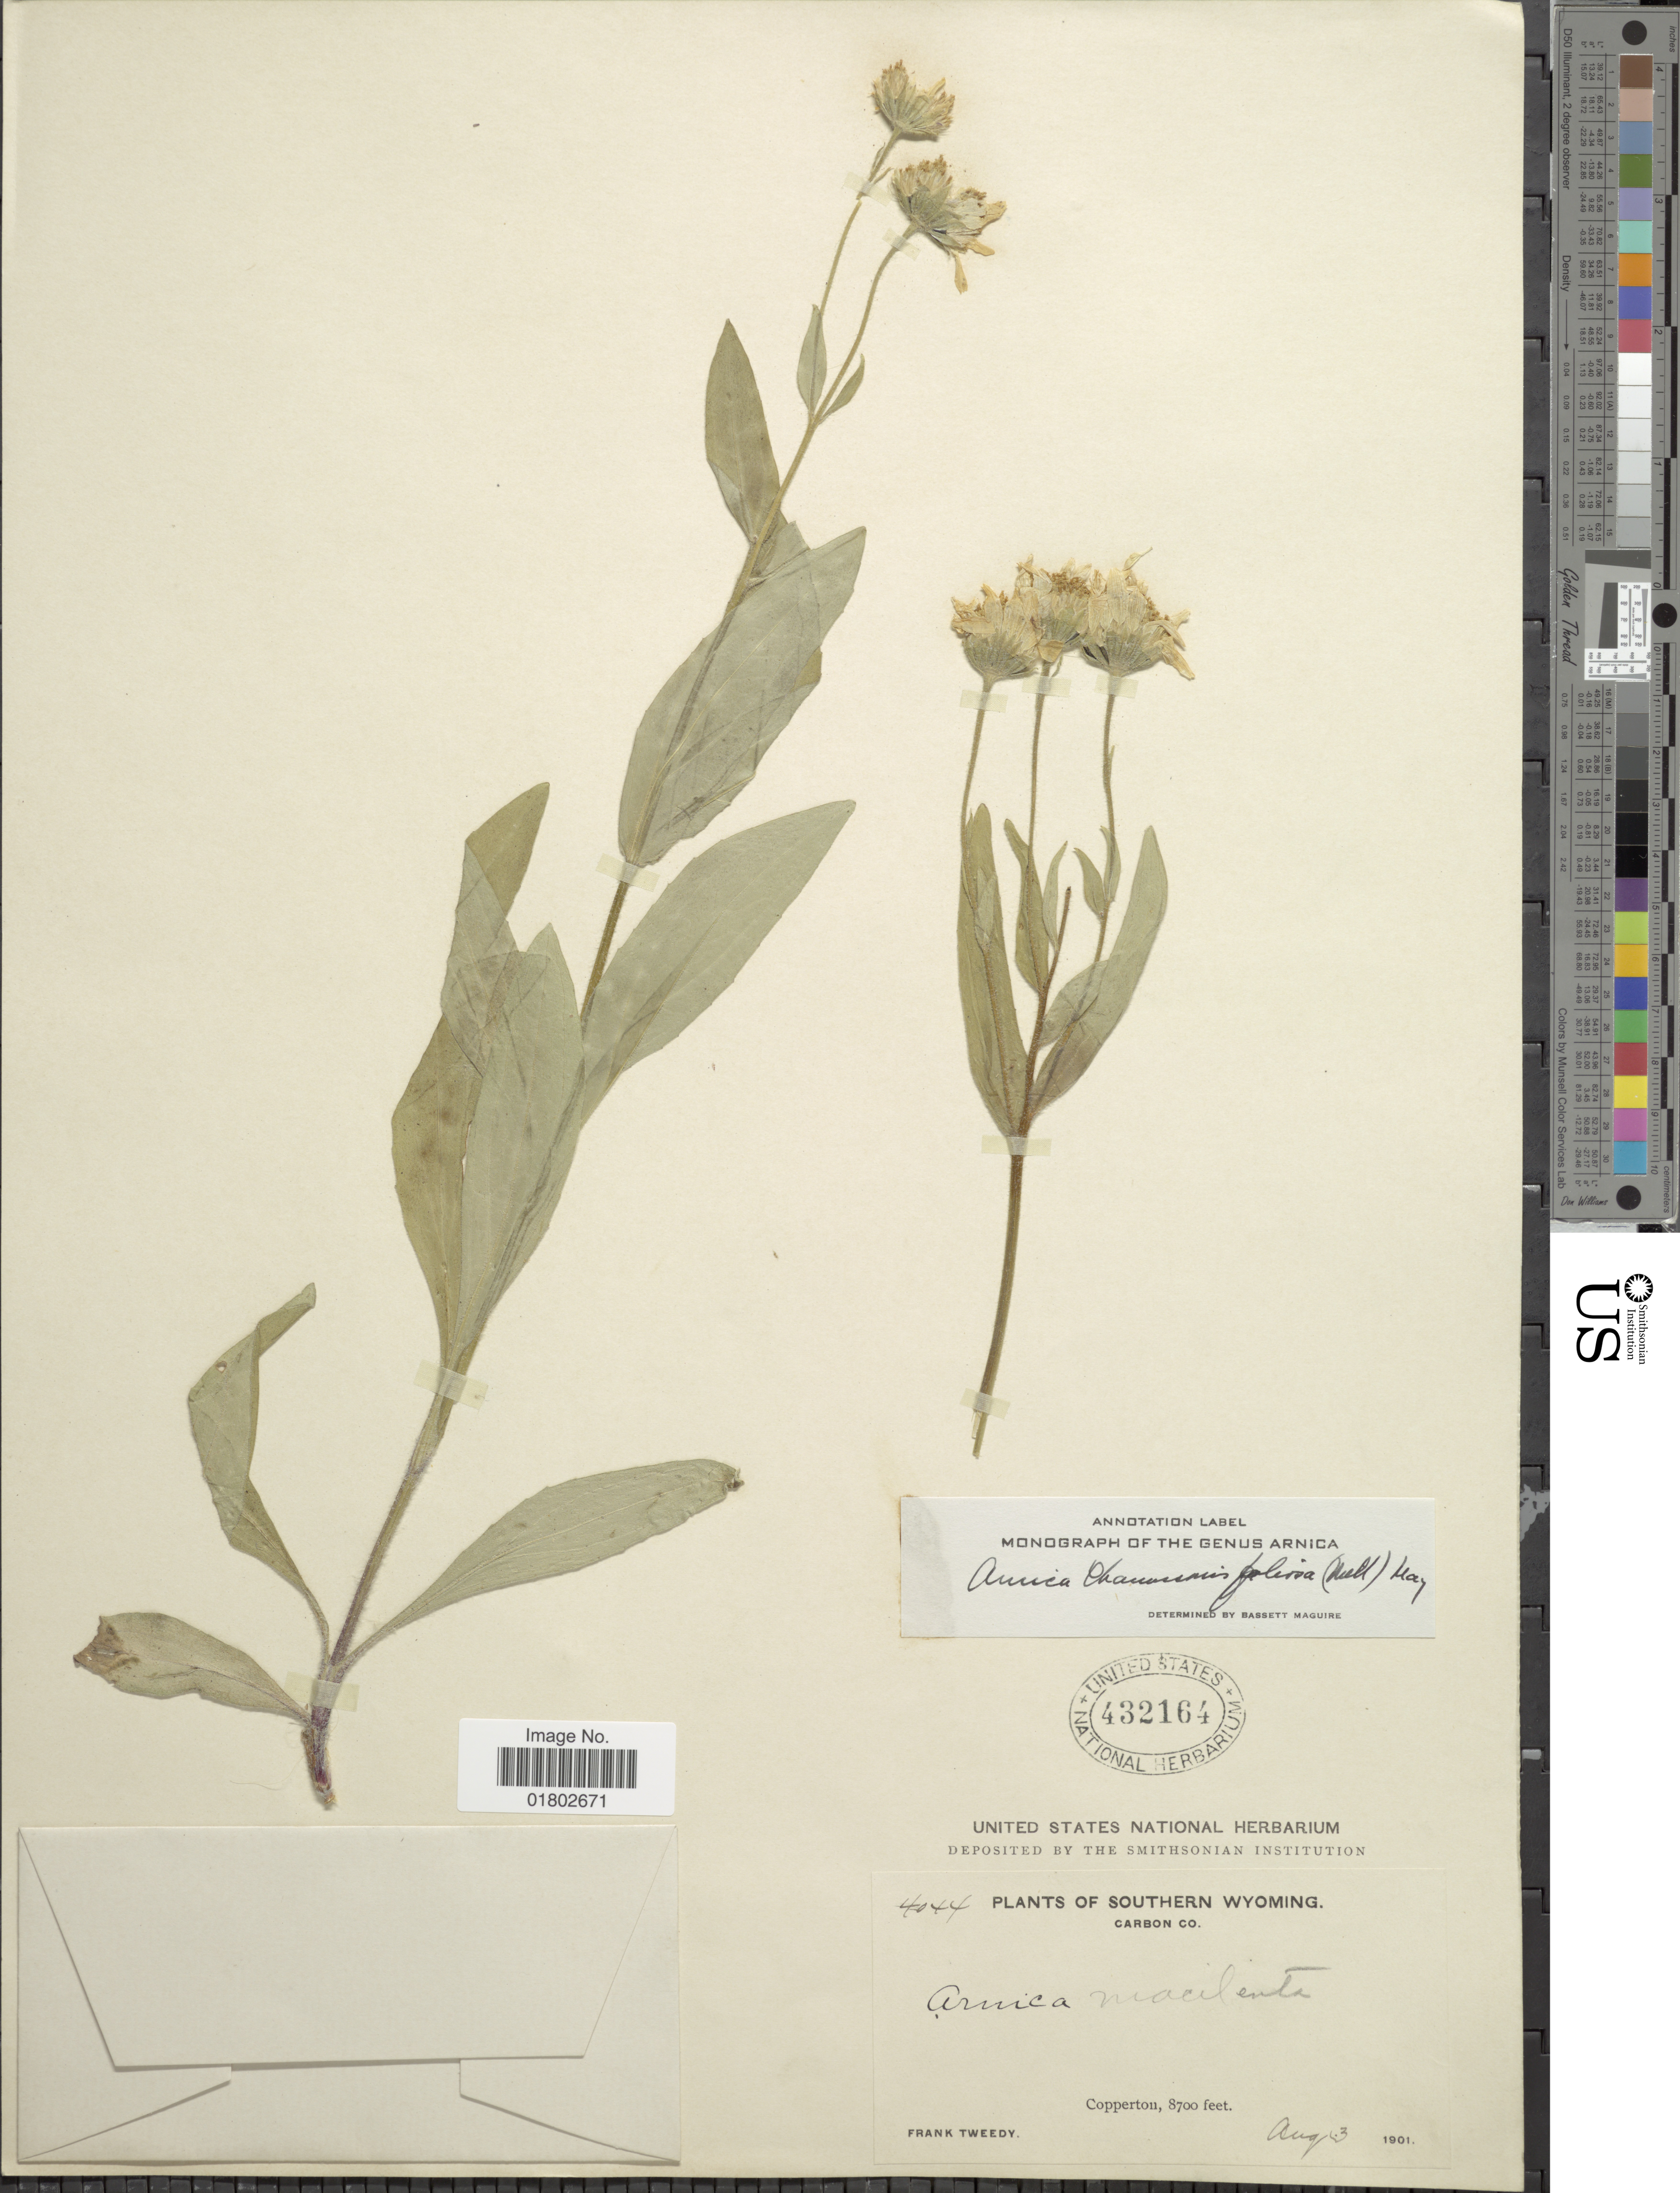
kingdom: Plantae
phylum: Tracheophyta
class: Magnoliopsida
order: Asterales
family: Asteraceae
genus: Arnica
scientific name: Arnica chamissonis subsp. foliosa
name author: (Nutt.) Maguire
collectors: F. Tweedy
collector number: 4044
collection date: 1901-08-03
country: United States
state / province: Wyoming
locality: Carbon Co., Copperton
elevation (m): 2652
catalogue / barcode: US 432164